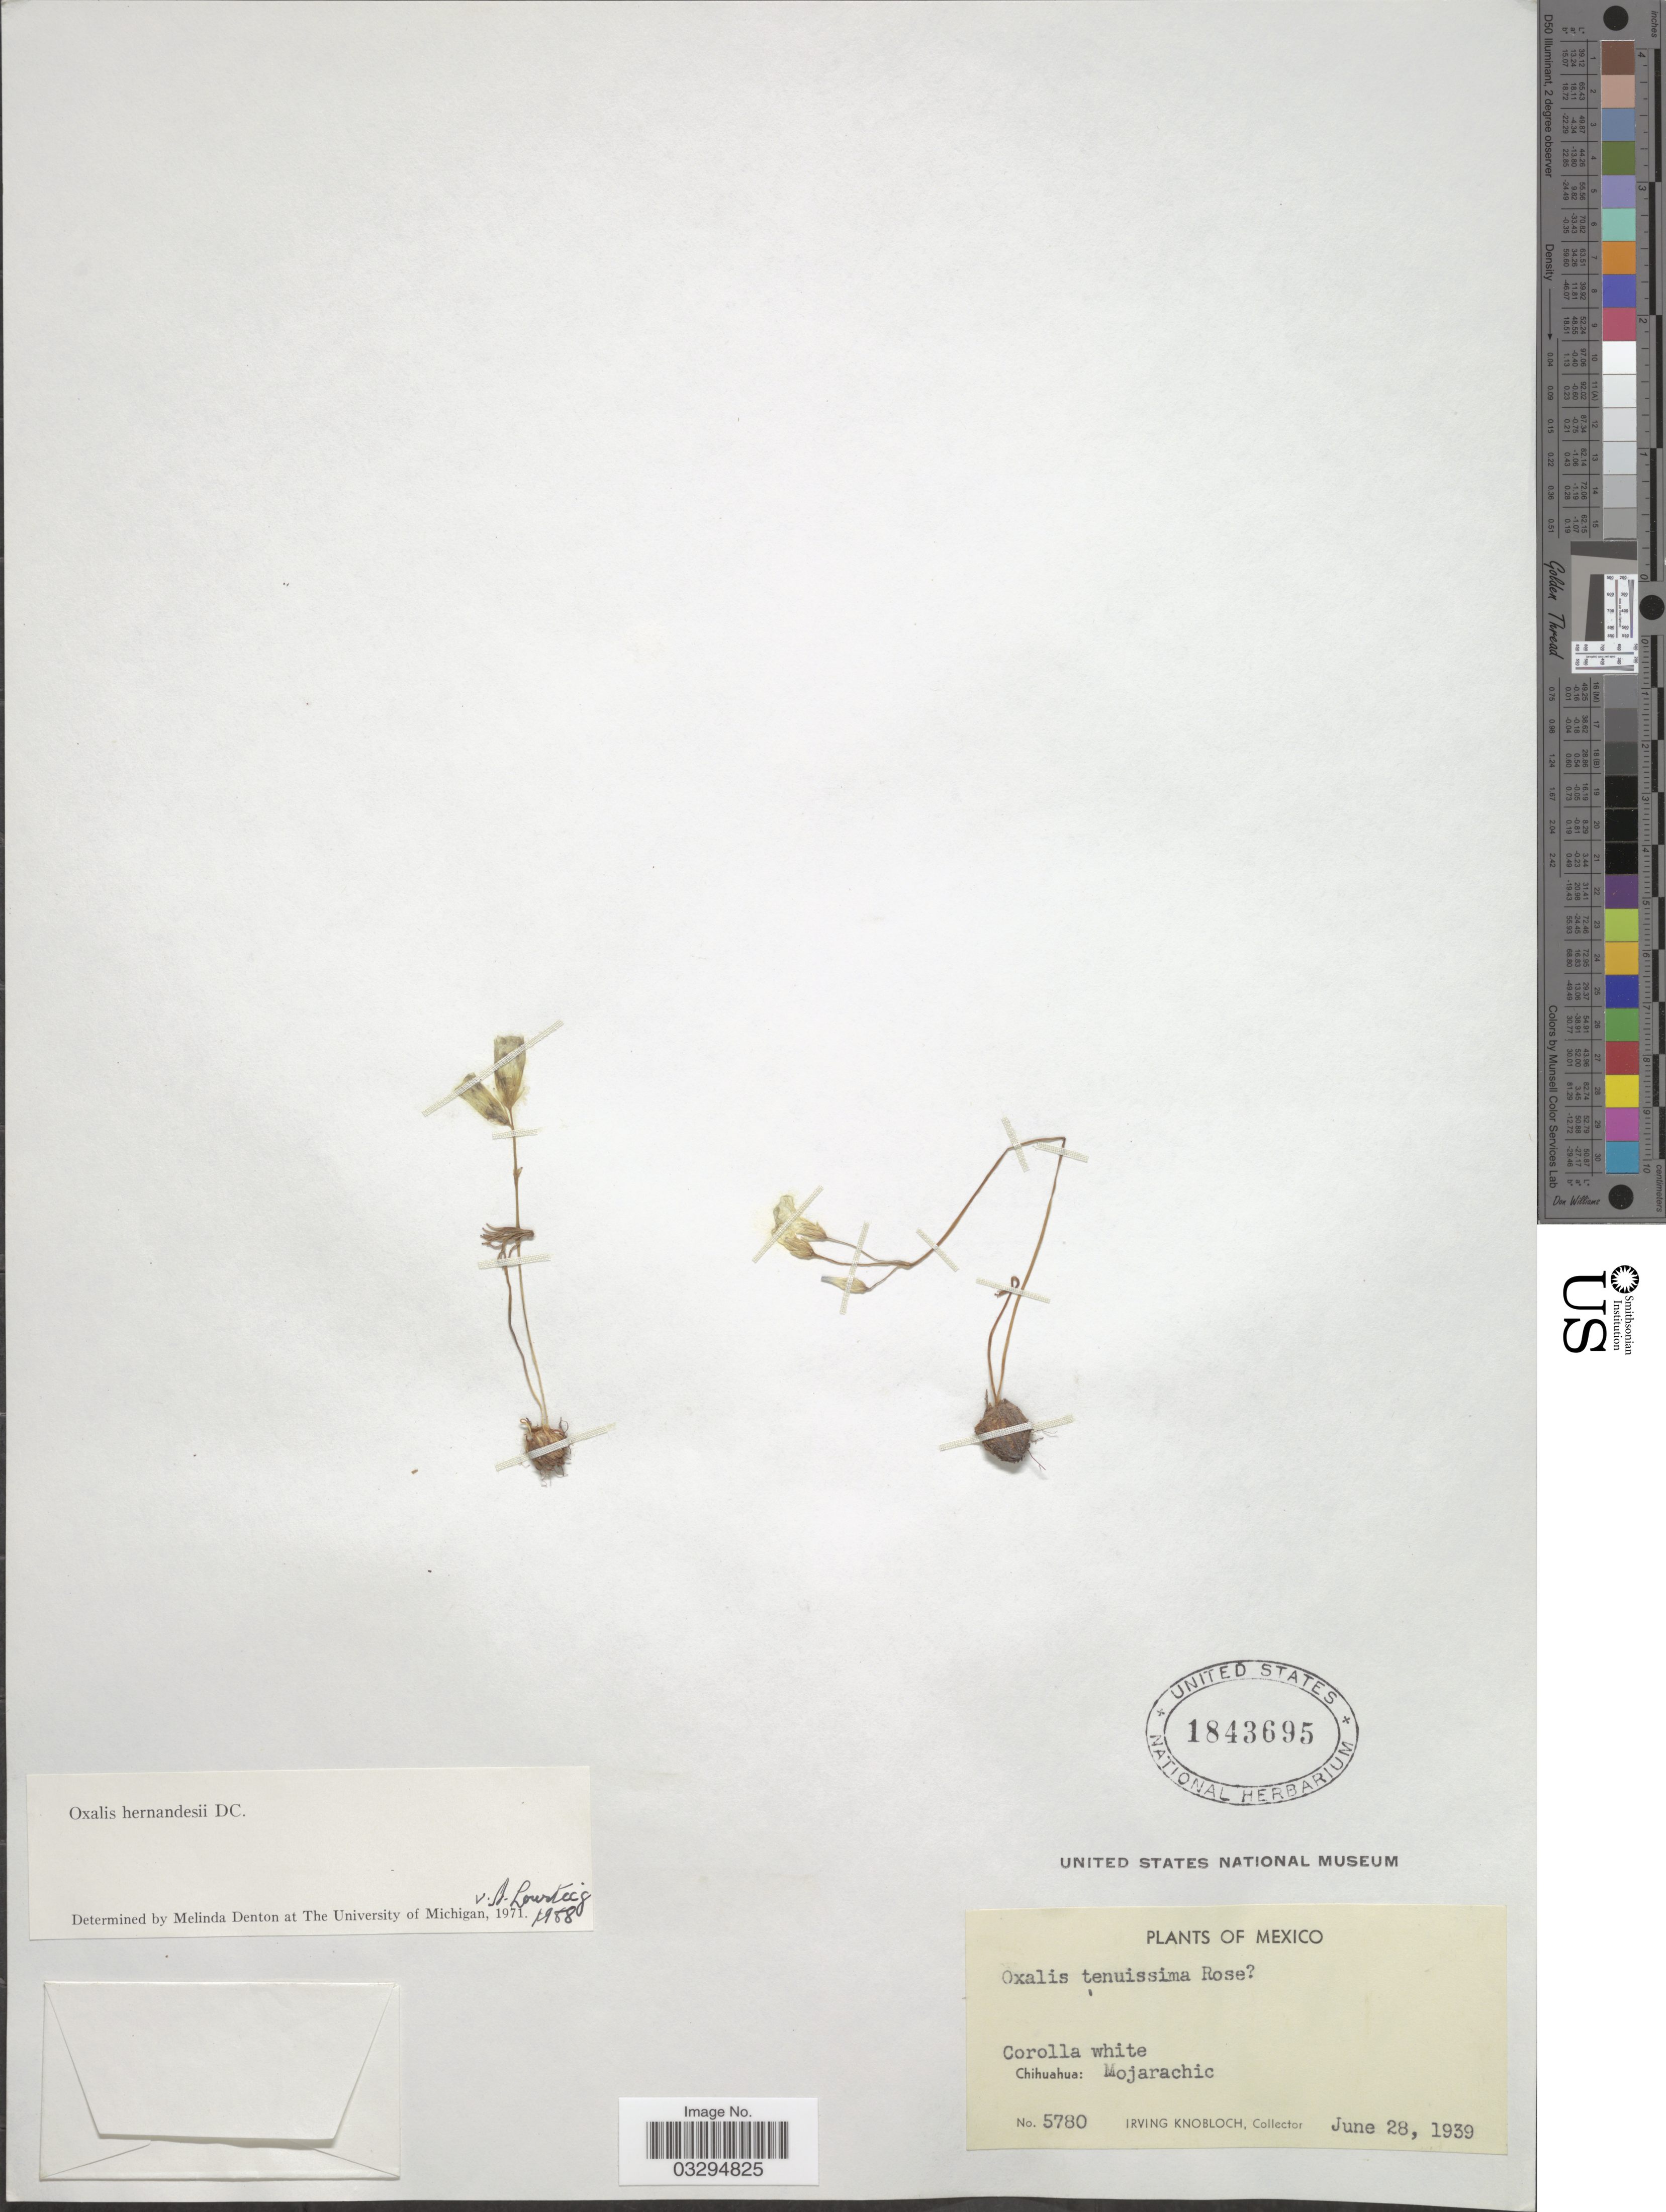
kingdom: Plantae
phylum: Tracheophyta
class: Magnoliopsida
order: Oxalidales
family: Oxalidaceae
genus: Oxalis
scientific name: Oxalis hernandezii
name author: Moc. & Sessé ex DC.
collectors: I. W. Knobloch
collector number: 5780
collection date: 1939-06-28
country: Mexico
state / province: Chihuahua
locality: Mojarachic.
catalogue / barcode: US 1843695